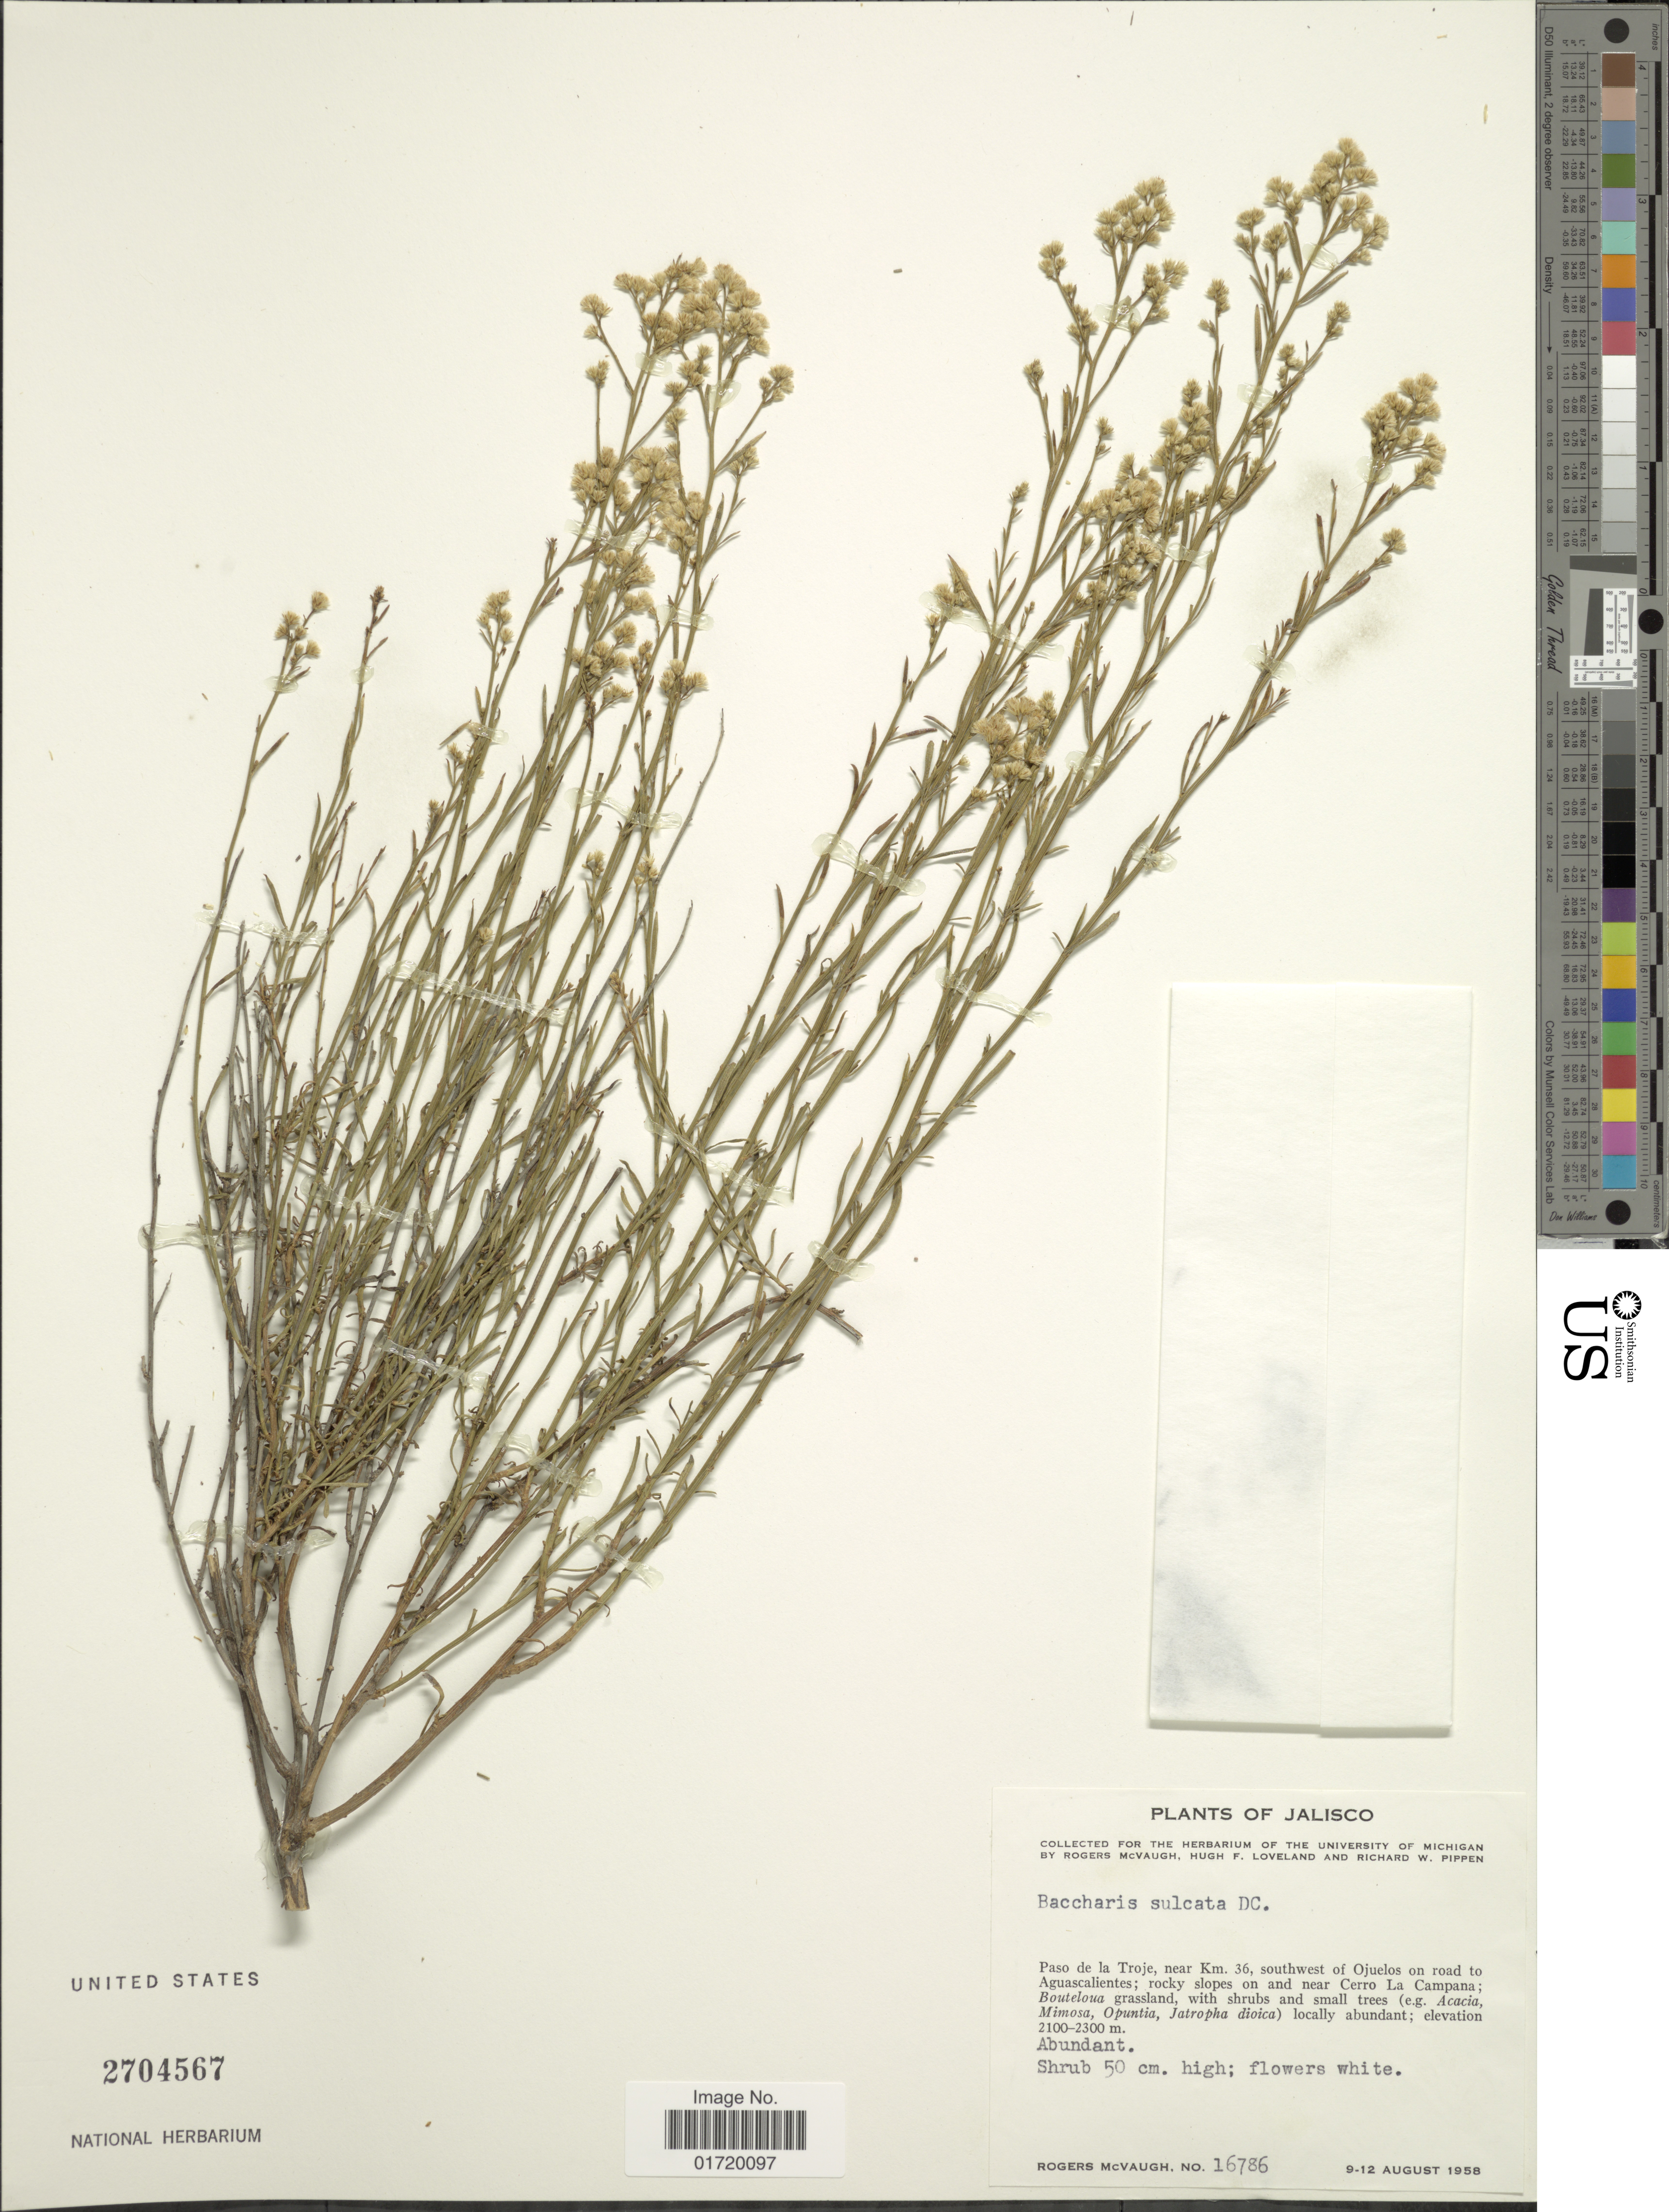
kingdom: Plantae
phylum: Tracheophyta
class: Magnoliopsida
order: Asterales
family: Asteraceae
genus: Baccharis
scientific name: Baccharis sulcata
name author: DC.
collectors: R. McVaugh, H. Loveland & R. W. Pippen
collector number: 16786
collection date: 1958-08-09/1958-08-12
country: Mexico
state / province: Jalisco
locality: Paso de la Troje, near km 36, southwest of Ojuelos on road to Aguascalientes, rocky slopes on and near Cerro La Campana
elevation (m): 2100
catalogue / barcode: US 2704567